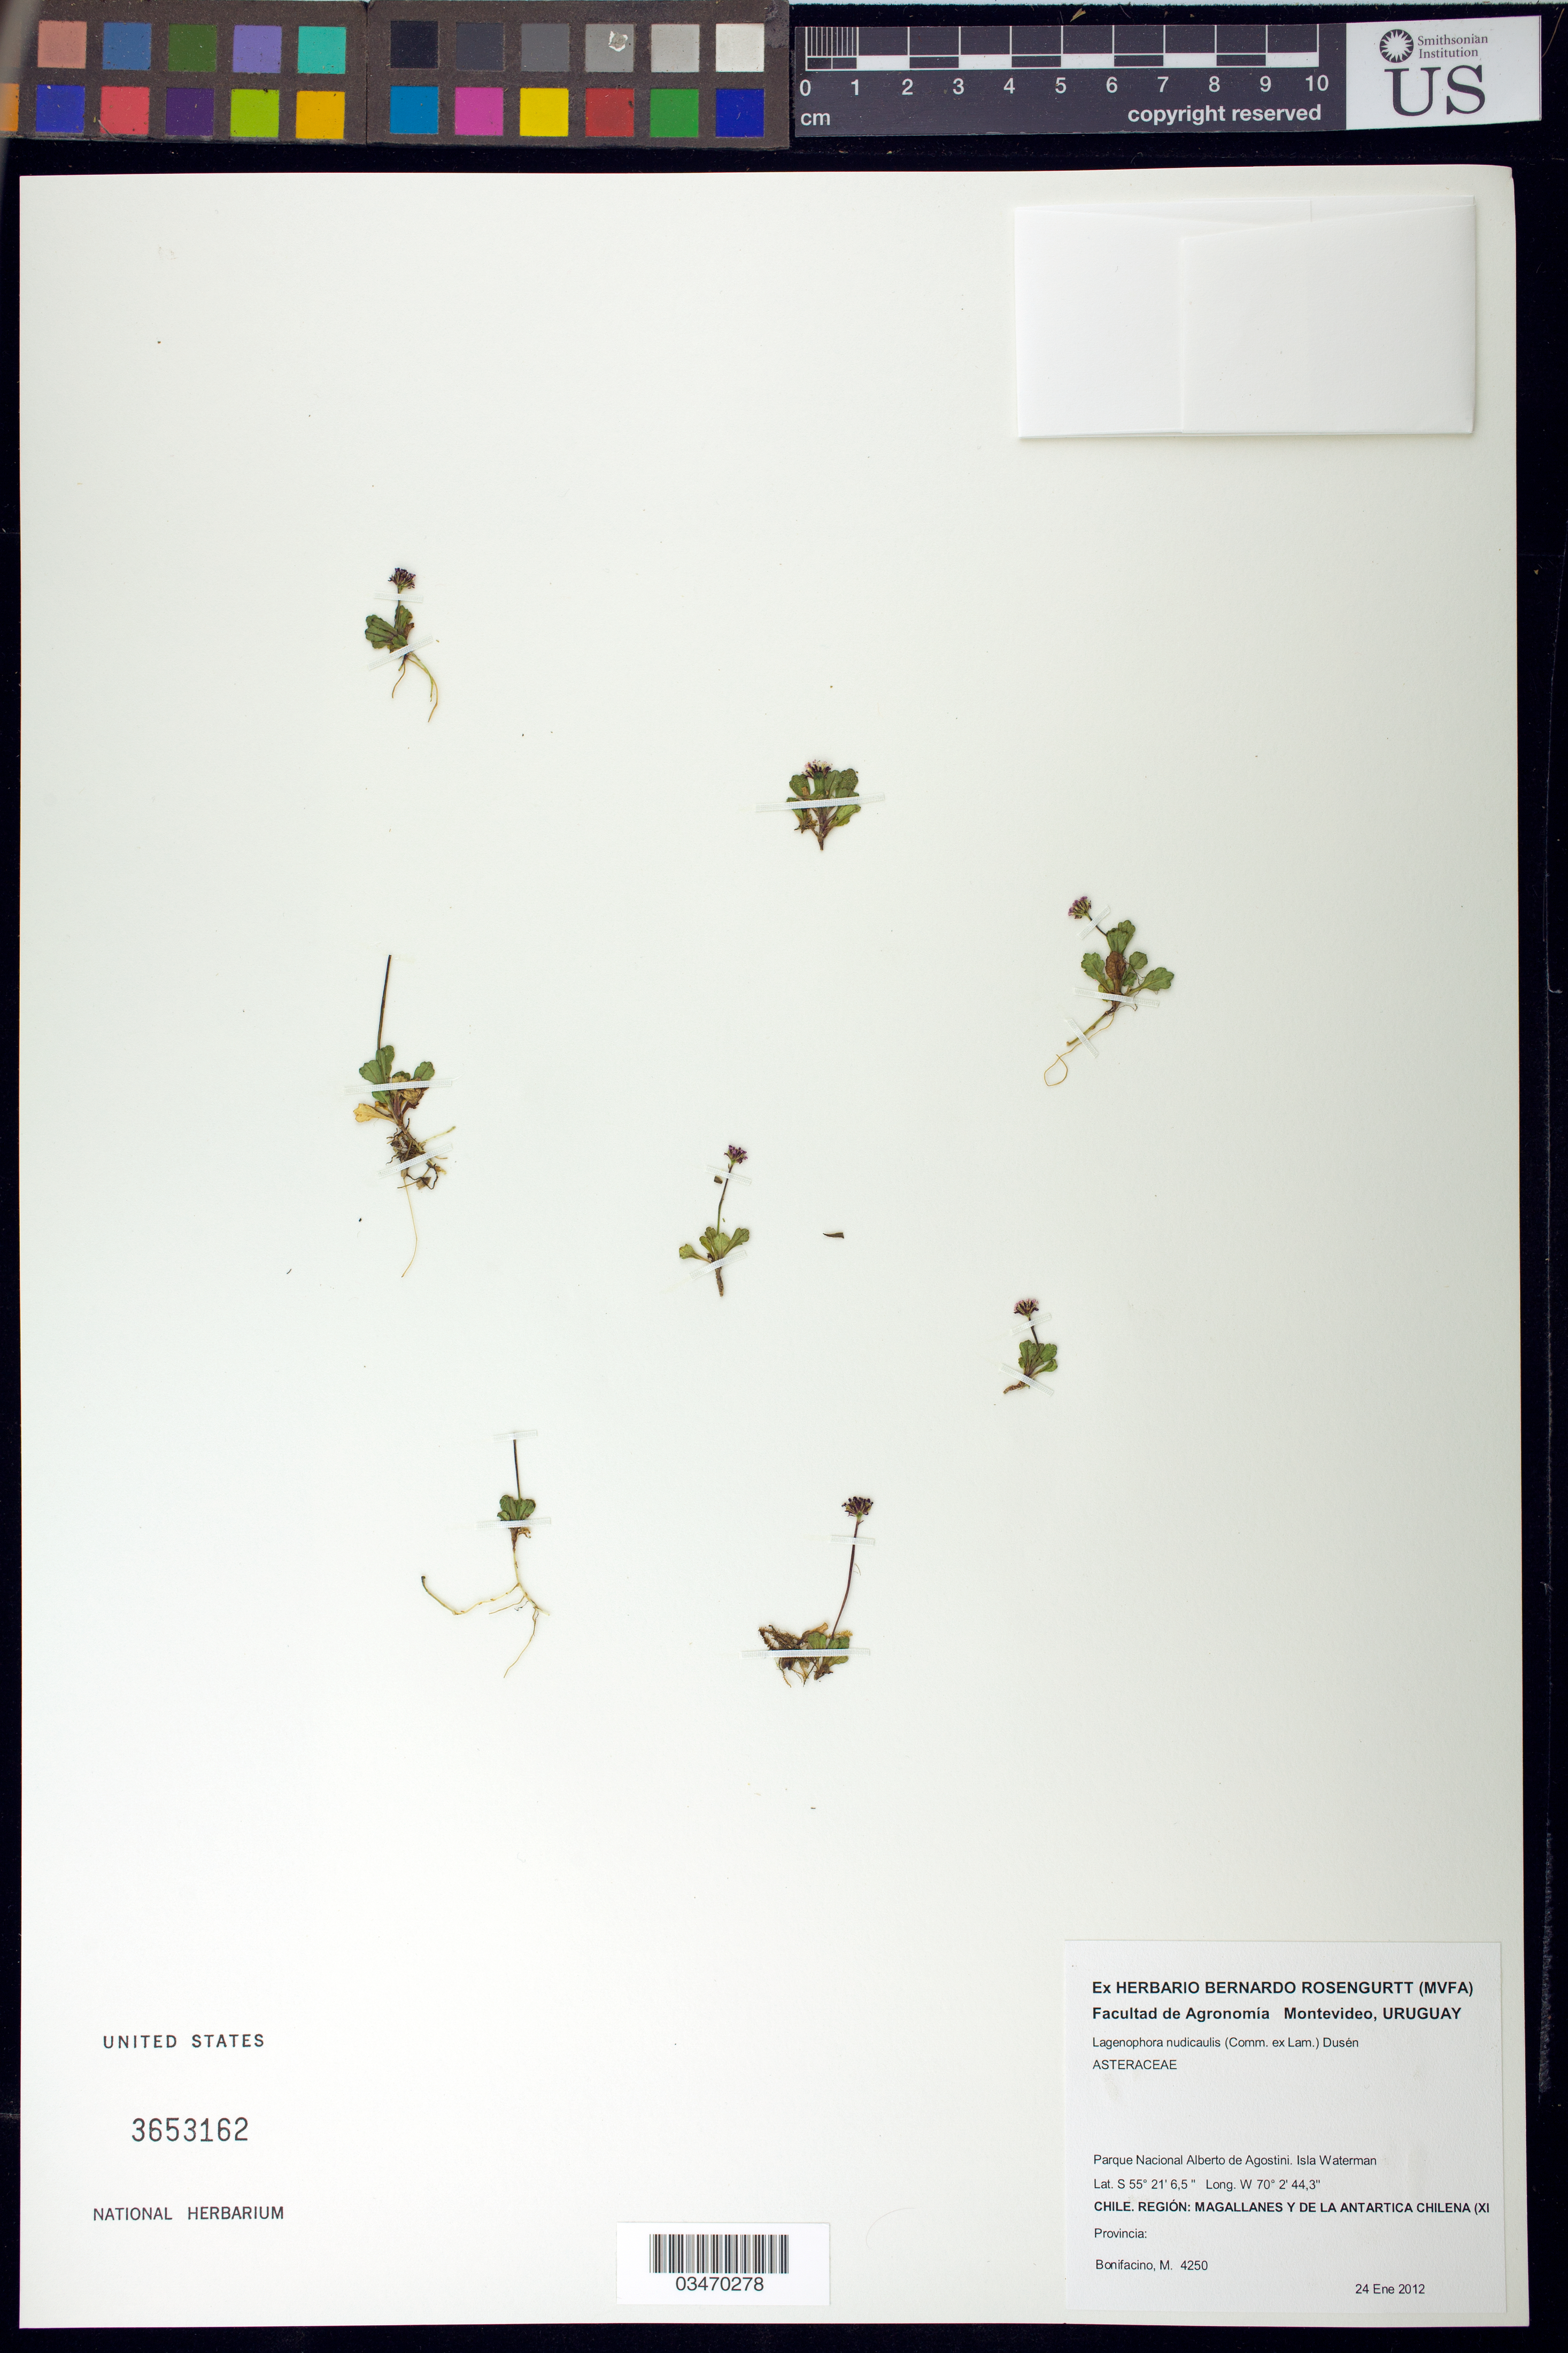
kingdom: Plantae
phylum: Tracheophyta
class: Magnoliopsida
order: Asterales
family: Asteraceae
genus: Lagenophora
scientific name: Lagenophora nudicaulis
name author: (Lam.) T.R. Dudley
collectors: M. Bonifacino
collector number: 4250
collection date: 2012-01-24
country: Chile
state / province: Magallanes y de la Antártica Chilena (XII)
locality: Parque Nacional Alberto de Agostini. Isla Waterman.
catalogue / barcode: US 3653162